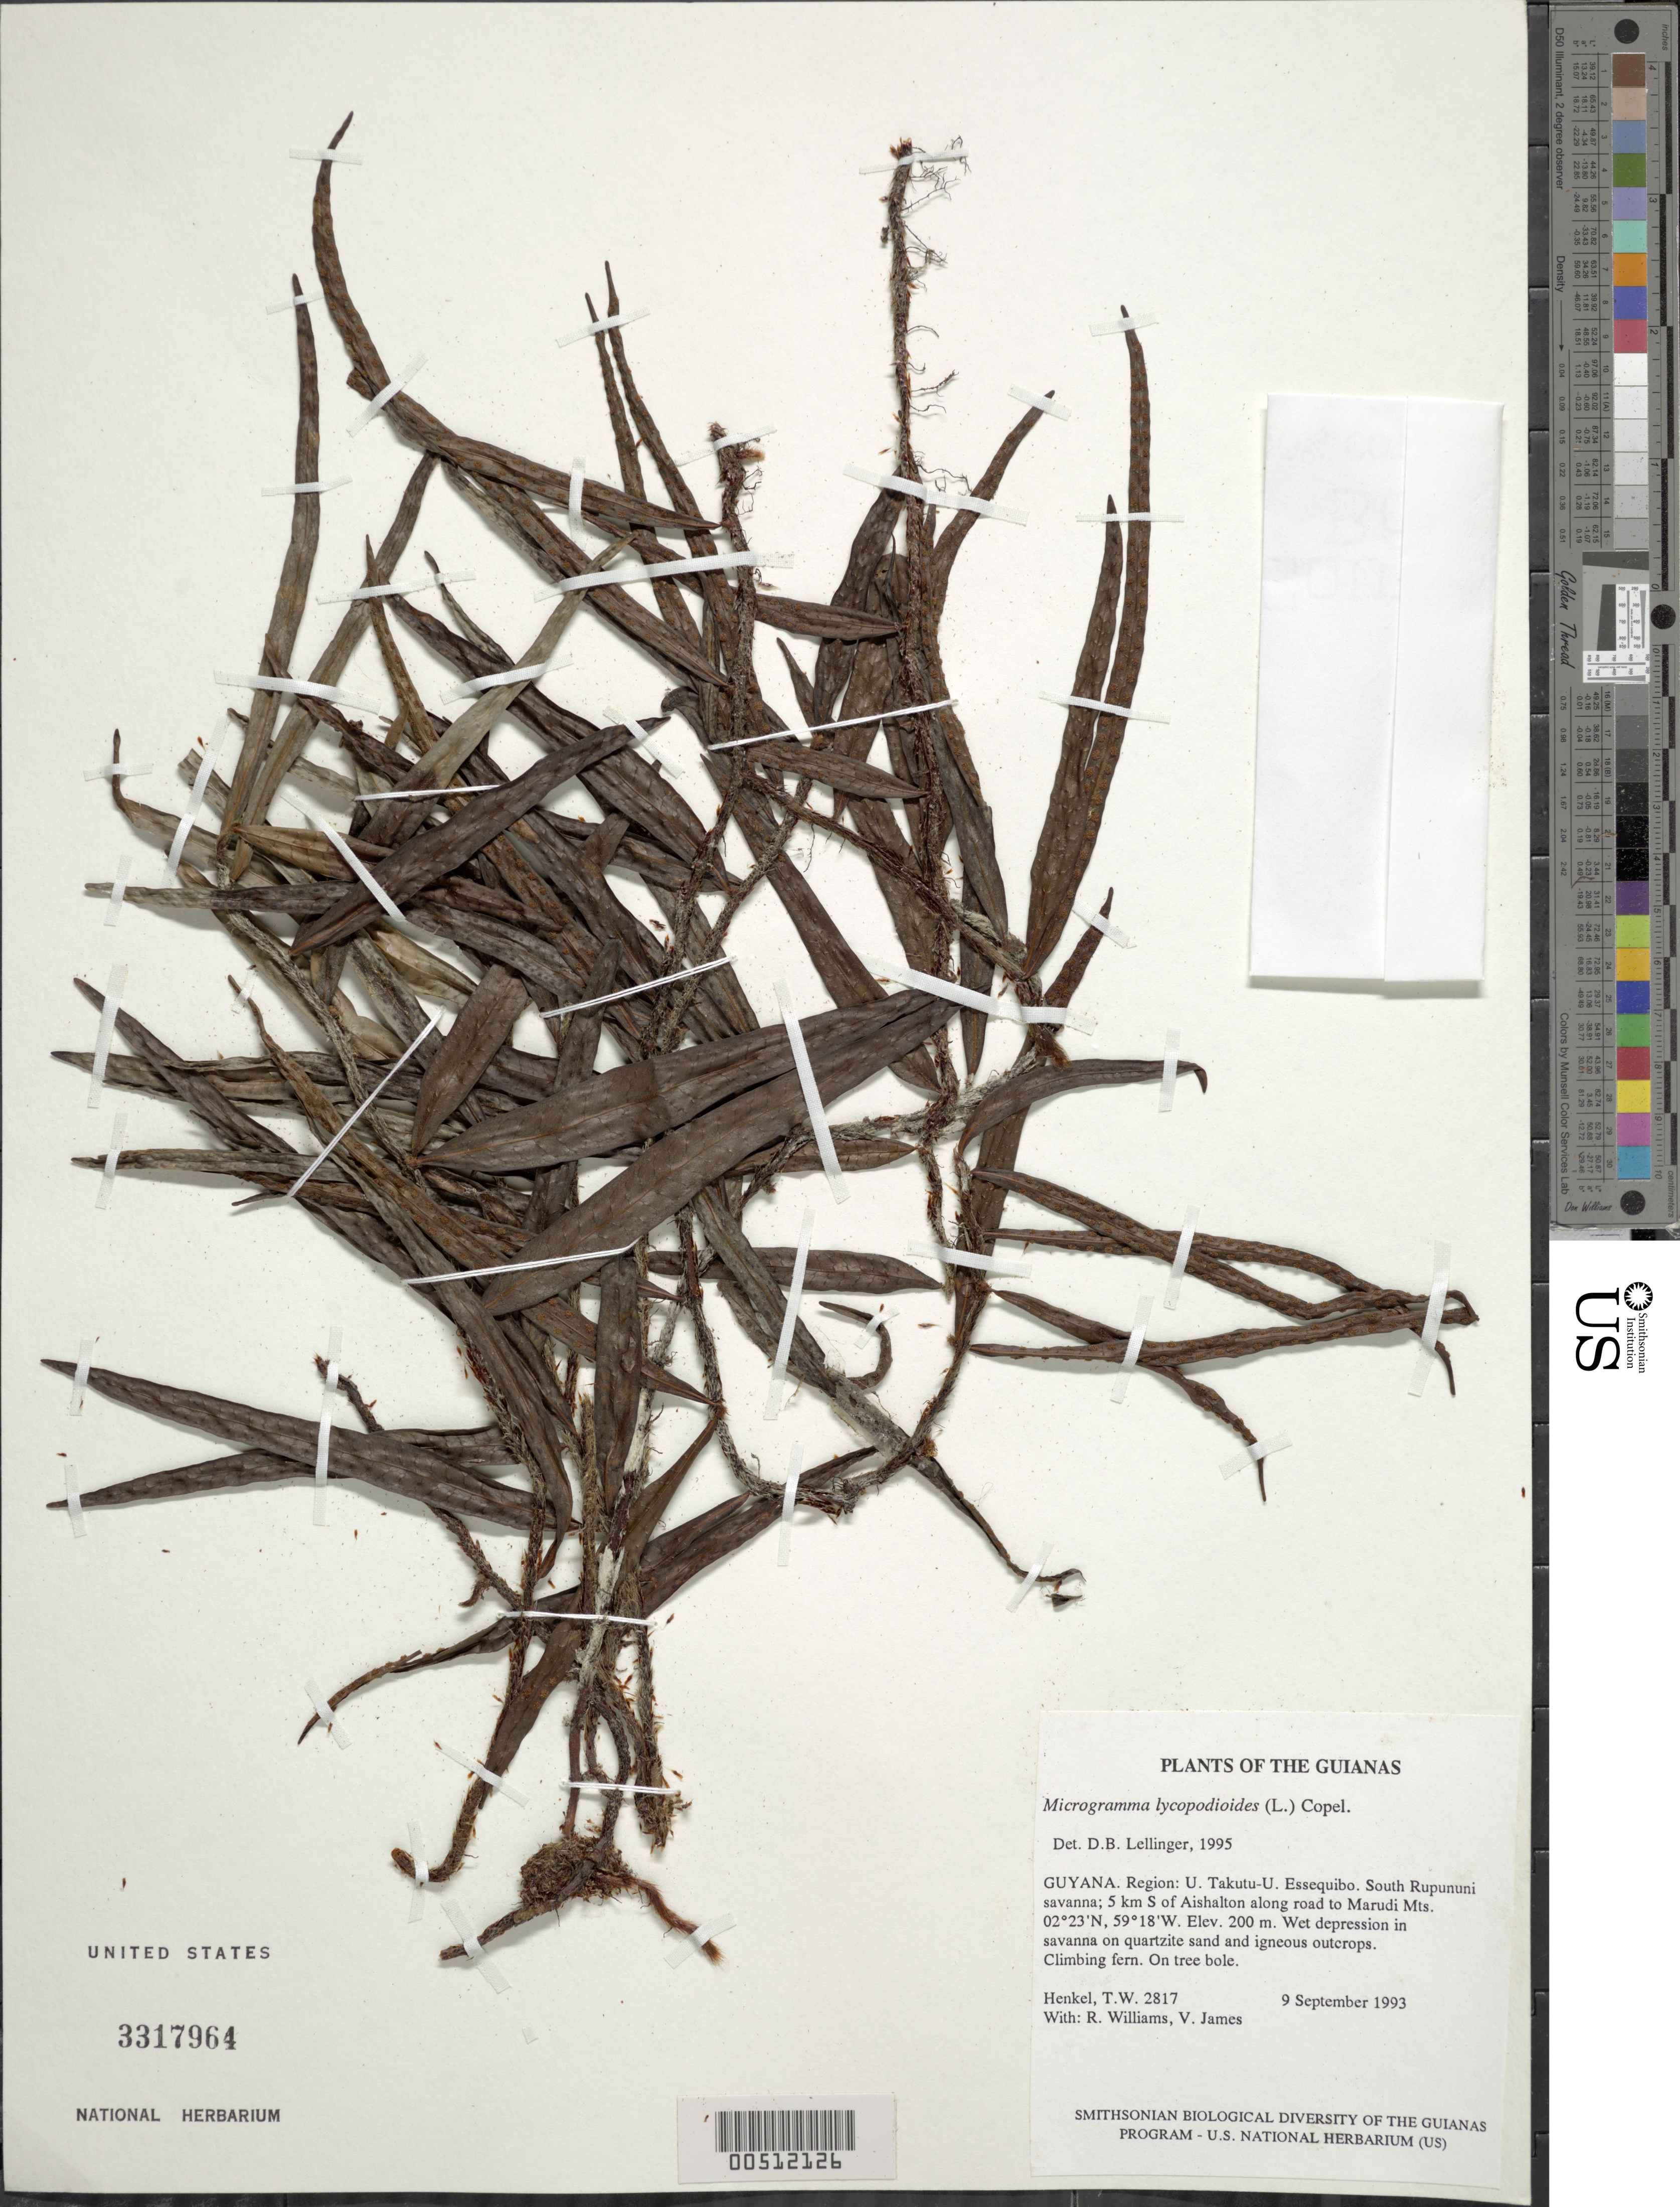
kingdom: Plantae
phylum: Tracheophyta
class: Polypodiopsida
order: Polypodiales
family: Polypodiaceae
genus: Microgramma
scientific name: Microgramma lycopodioides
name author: (L.) Copel.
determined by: Lellinger, David B., (BOT), Smithsonian Institution - National Museum of Natural History (UNITED STATES)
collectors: T. Henkel, R. Williams & V. James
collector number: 2817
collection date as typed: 9 September 1993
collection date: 1993-09-09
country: Guyana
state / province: U. Takutu-U. Essequibo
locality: South Rupununi savanna; 5 km S of Aishalton along road to Marudi Mts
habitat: Wet depression in savanna on quartzite sand and igneous outcrops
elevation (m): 200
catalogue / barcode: US 3317964